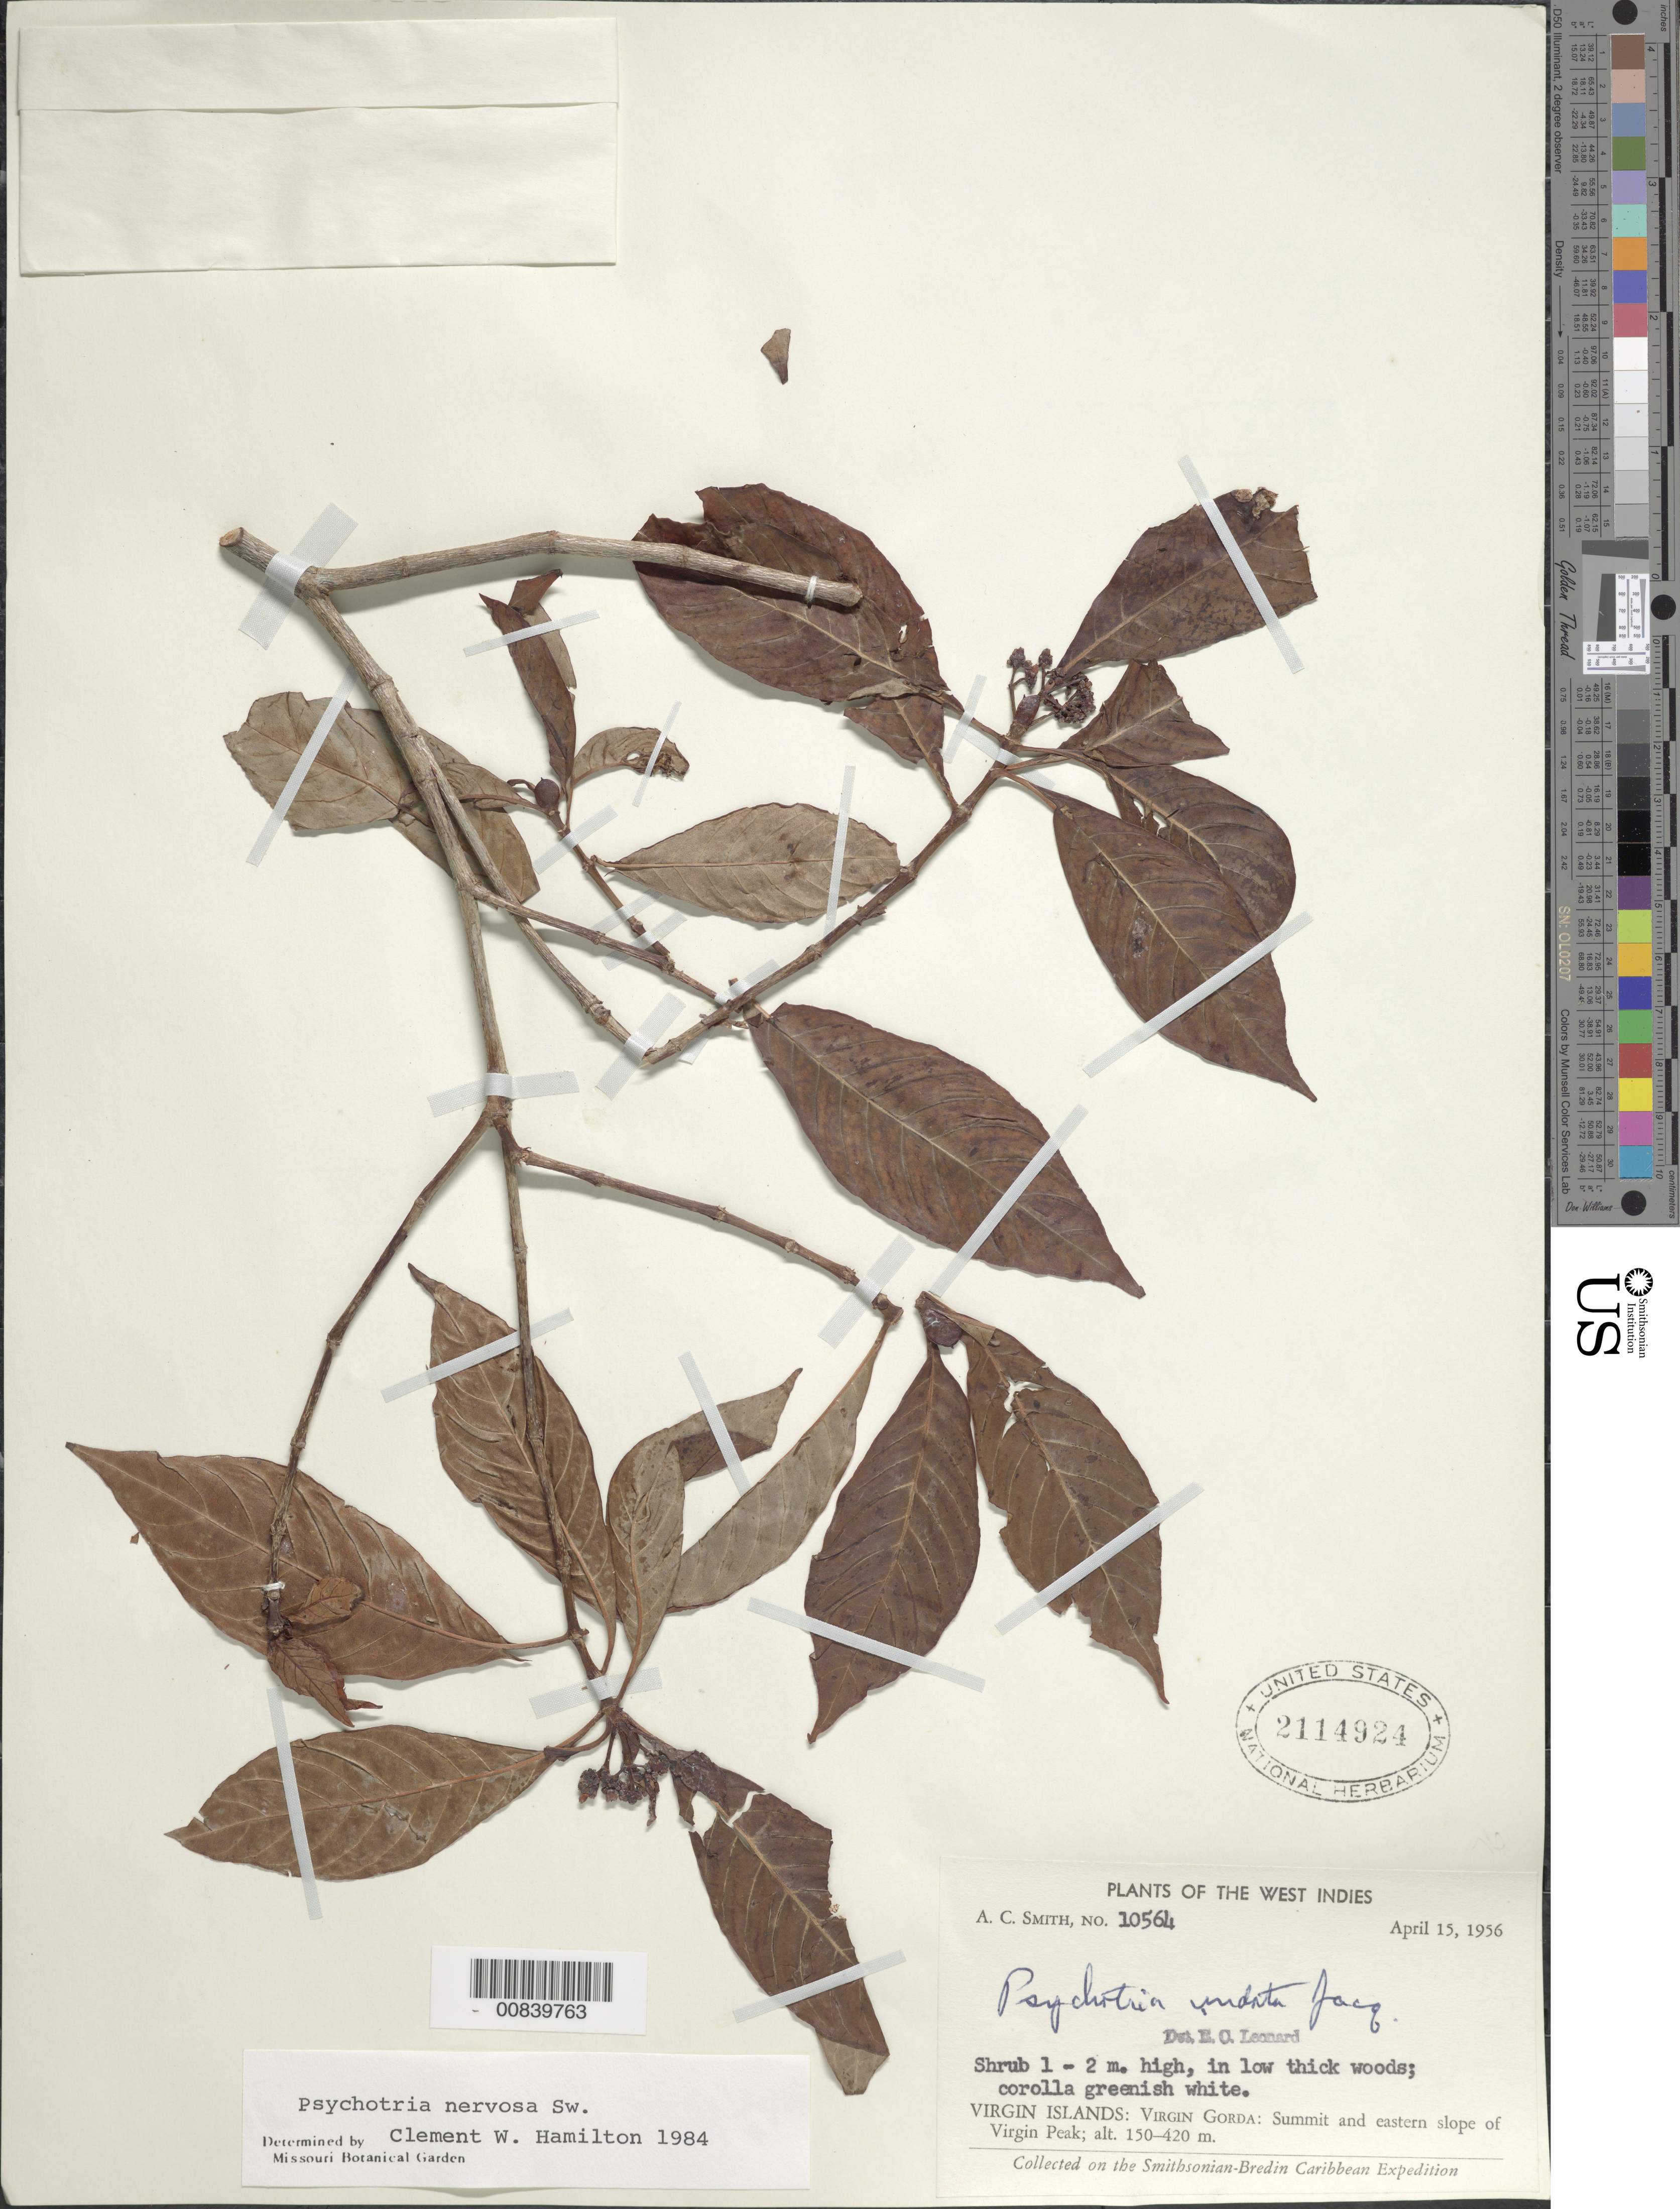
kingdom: Plantae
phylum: Tracheophyta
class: Magnoliopsida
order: Gentianales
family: Rubiaceae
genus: Psychotria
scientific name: Psychotria nervosa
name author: Sw.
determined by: Hamilton, C. W.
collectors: A. C. Smith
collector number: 10564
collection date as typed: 15 Apr 1956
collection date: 1956-04-15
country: British Virgin Islands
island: Virgin Gorda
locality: Virgin Gorda: Summit and eastern slope of Virgin Peak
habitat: Low thick woods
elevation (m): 150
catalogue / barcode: US 2114924